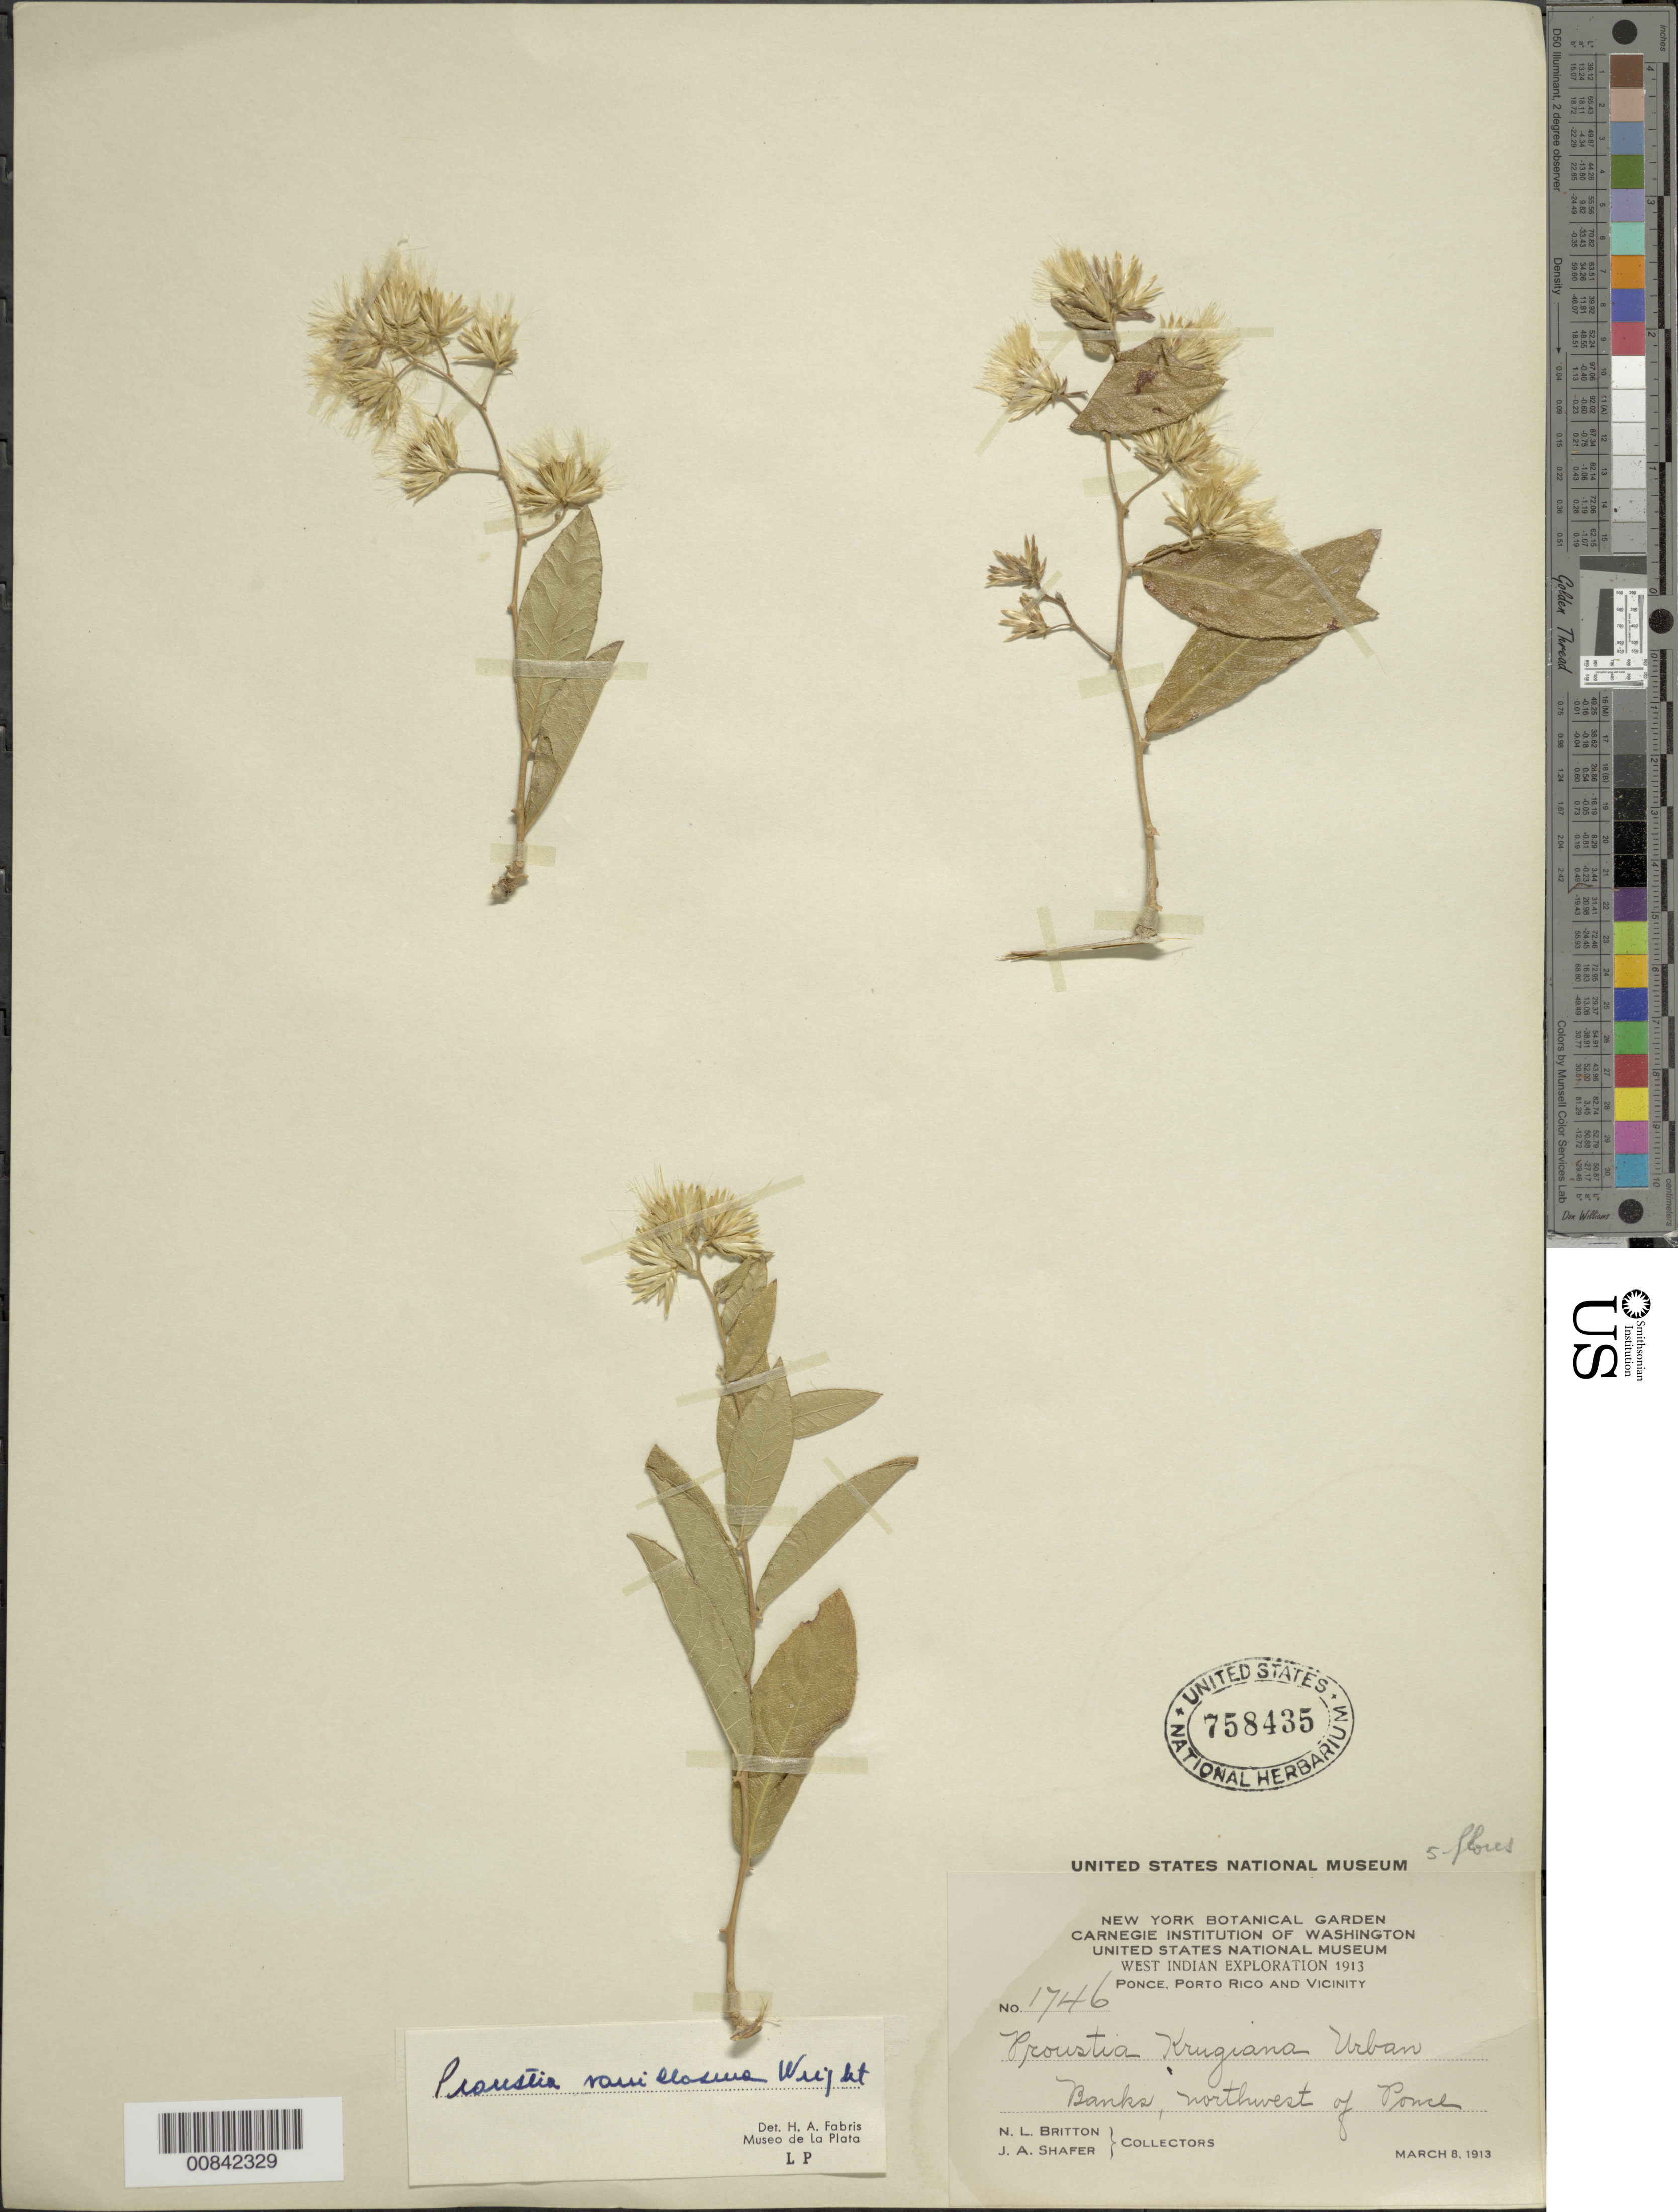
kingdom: Plantae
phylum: Tracheophyta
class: Magnoliopsida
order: Asterales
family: Asteraceae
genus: Berylsimpsonia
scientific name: Berylsimpsonia vanillosma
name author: (C. Wright) B.L. Turner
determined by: Fabris, H. A.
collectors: N. Britton & J. A. Shafer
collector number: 1746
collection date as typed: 08 Mar 1913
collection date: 1913-03-08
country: Puerto Rico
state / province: Ponce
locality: NW of Ponce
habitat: banks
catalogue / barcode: US 758435